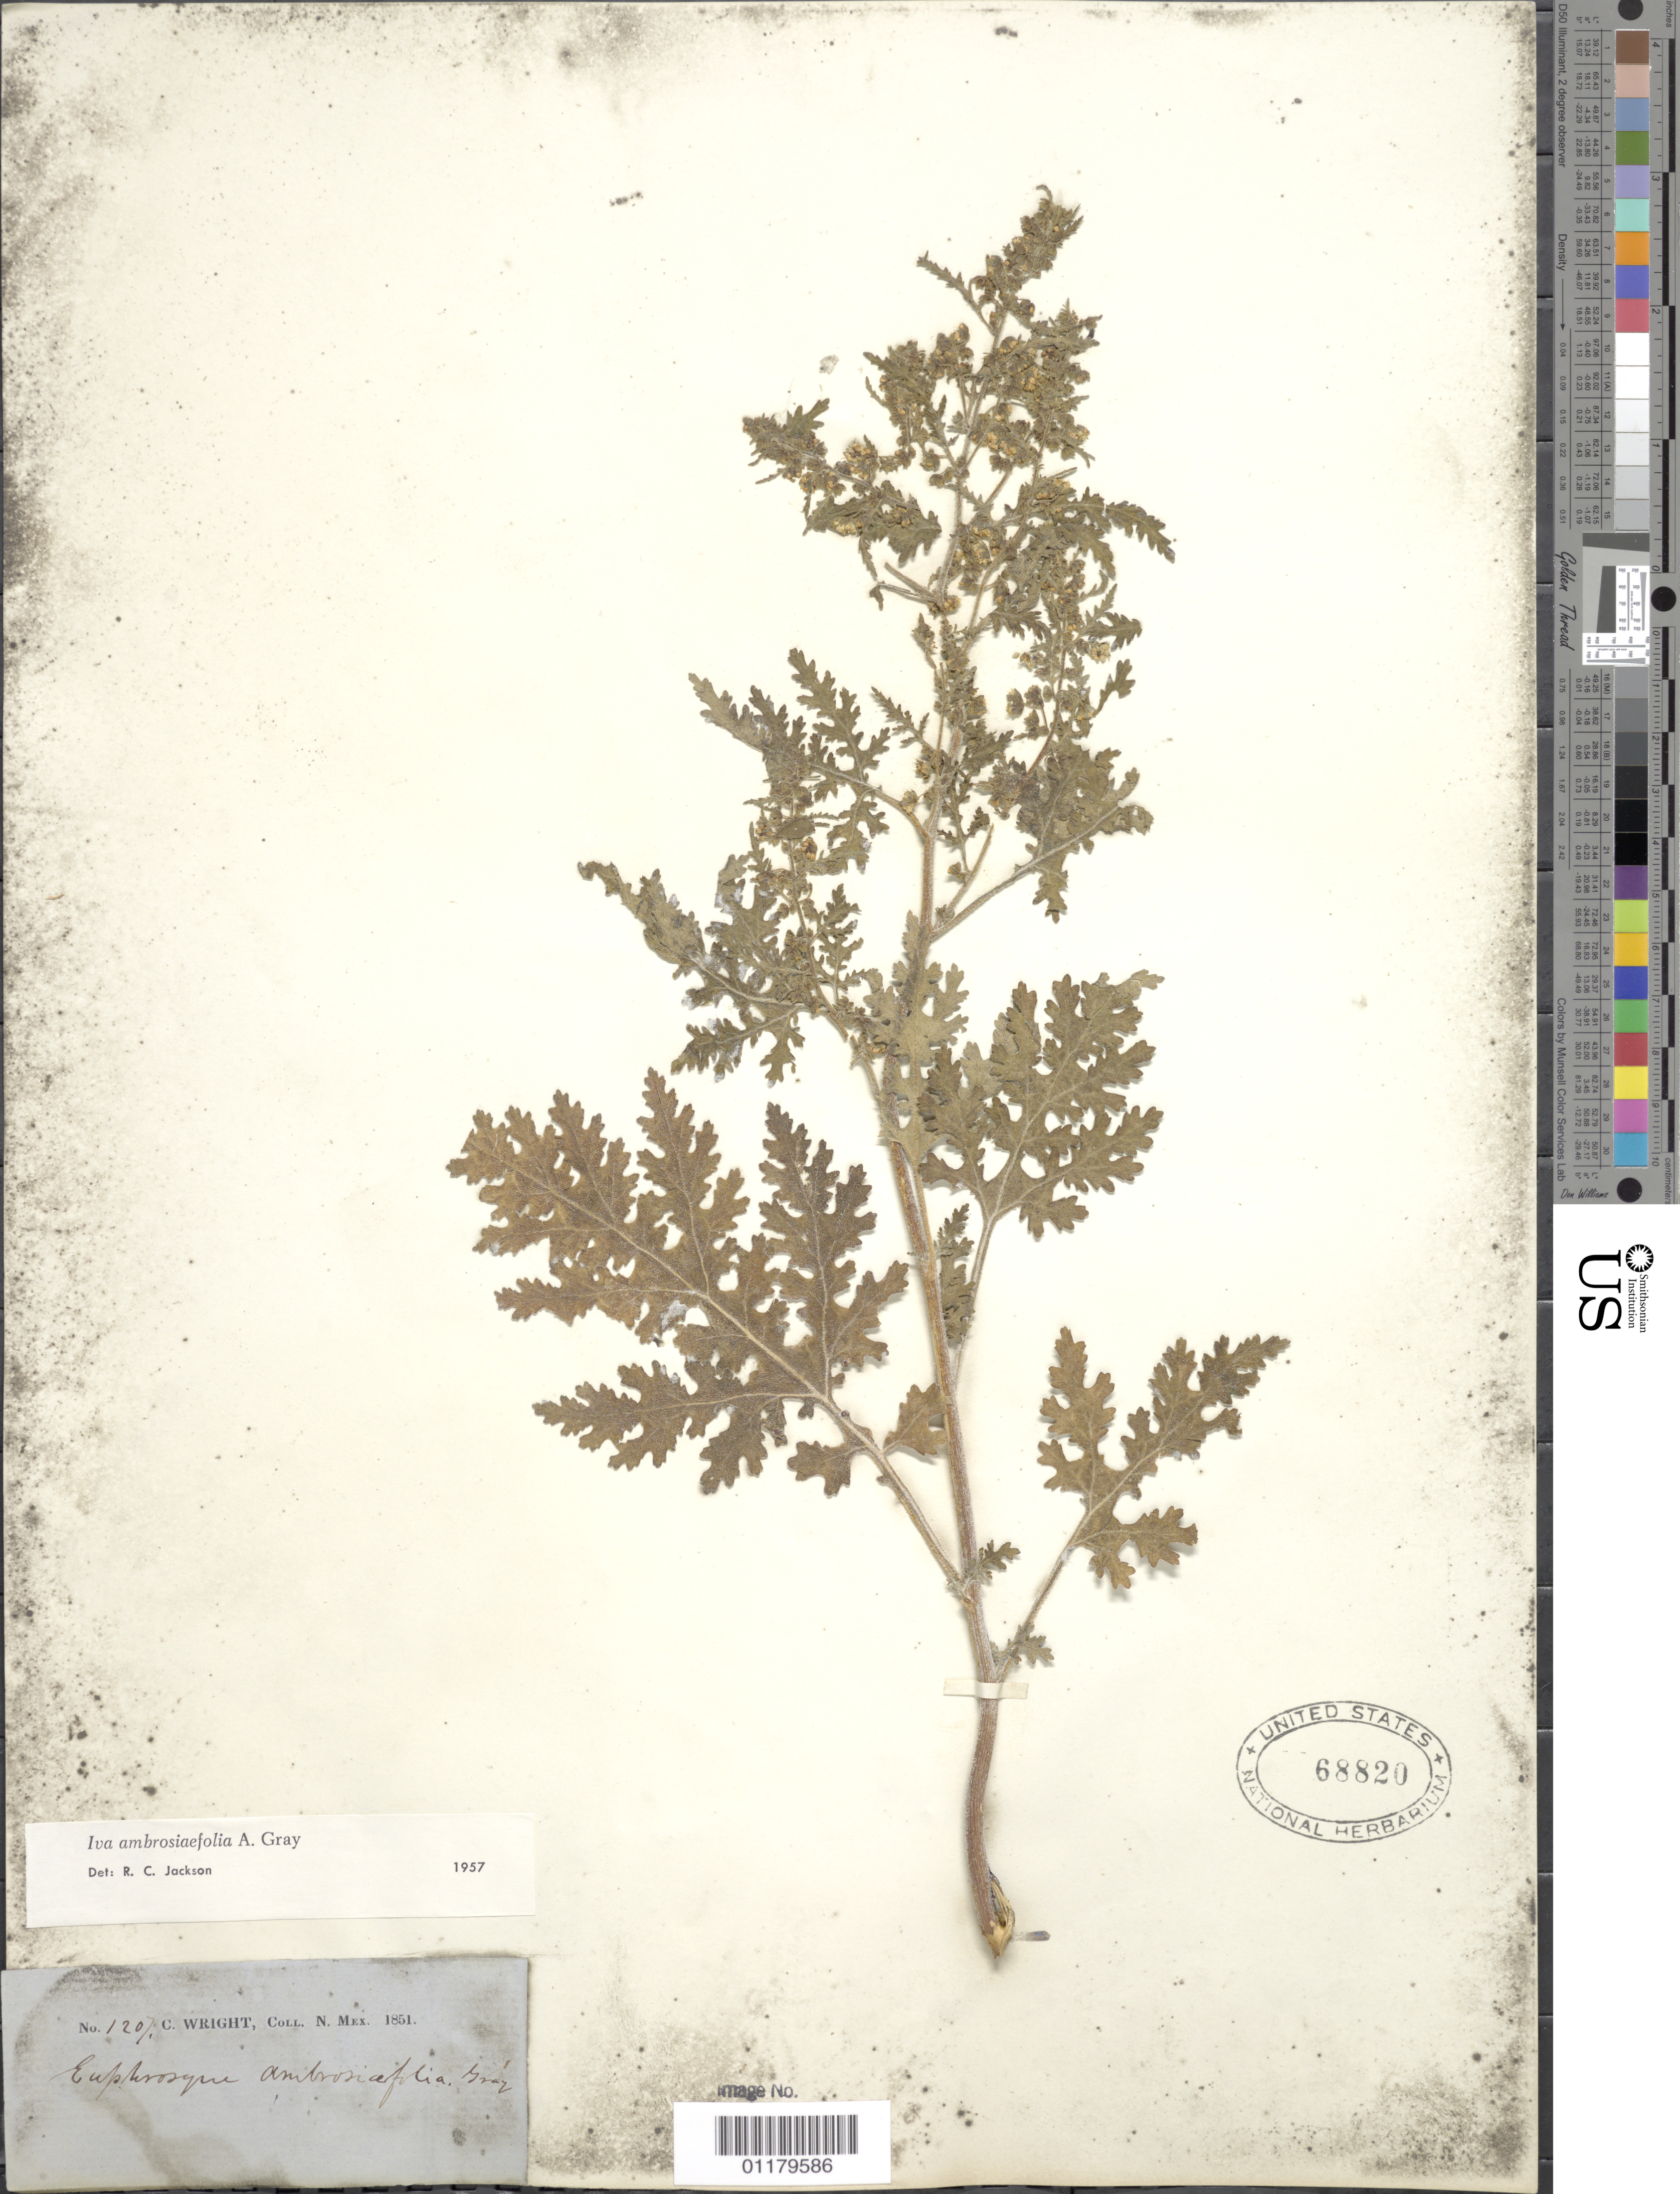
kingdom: Plantae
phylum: Tracheophyta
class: Magnoliopsida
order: Asterales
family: Asteraceae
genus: Iva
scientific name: Iva ambrosiifolia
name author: (A. Gray) A. Gray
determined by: Jackson, R. C.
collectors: C. Wright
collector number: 1207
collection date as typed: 1851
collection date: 1851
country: United States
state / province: New Mexico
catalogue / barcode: US 68820